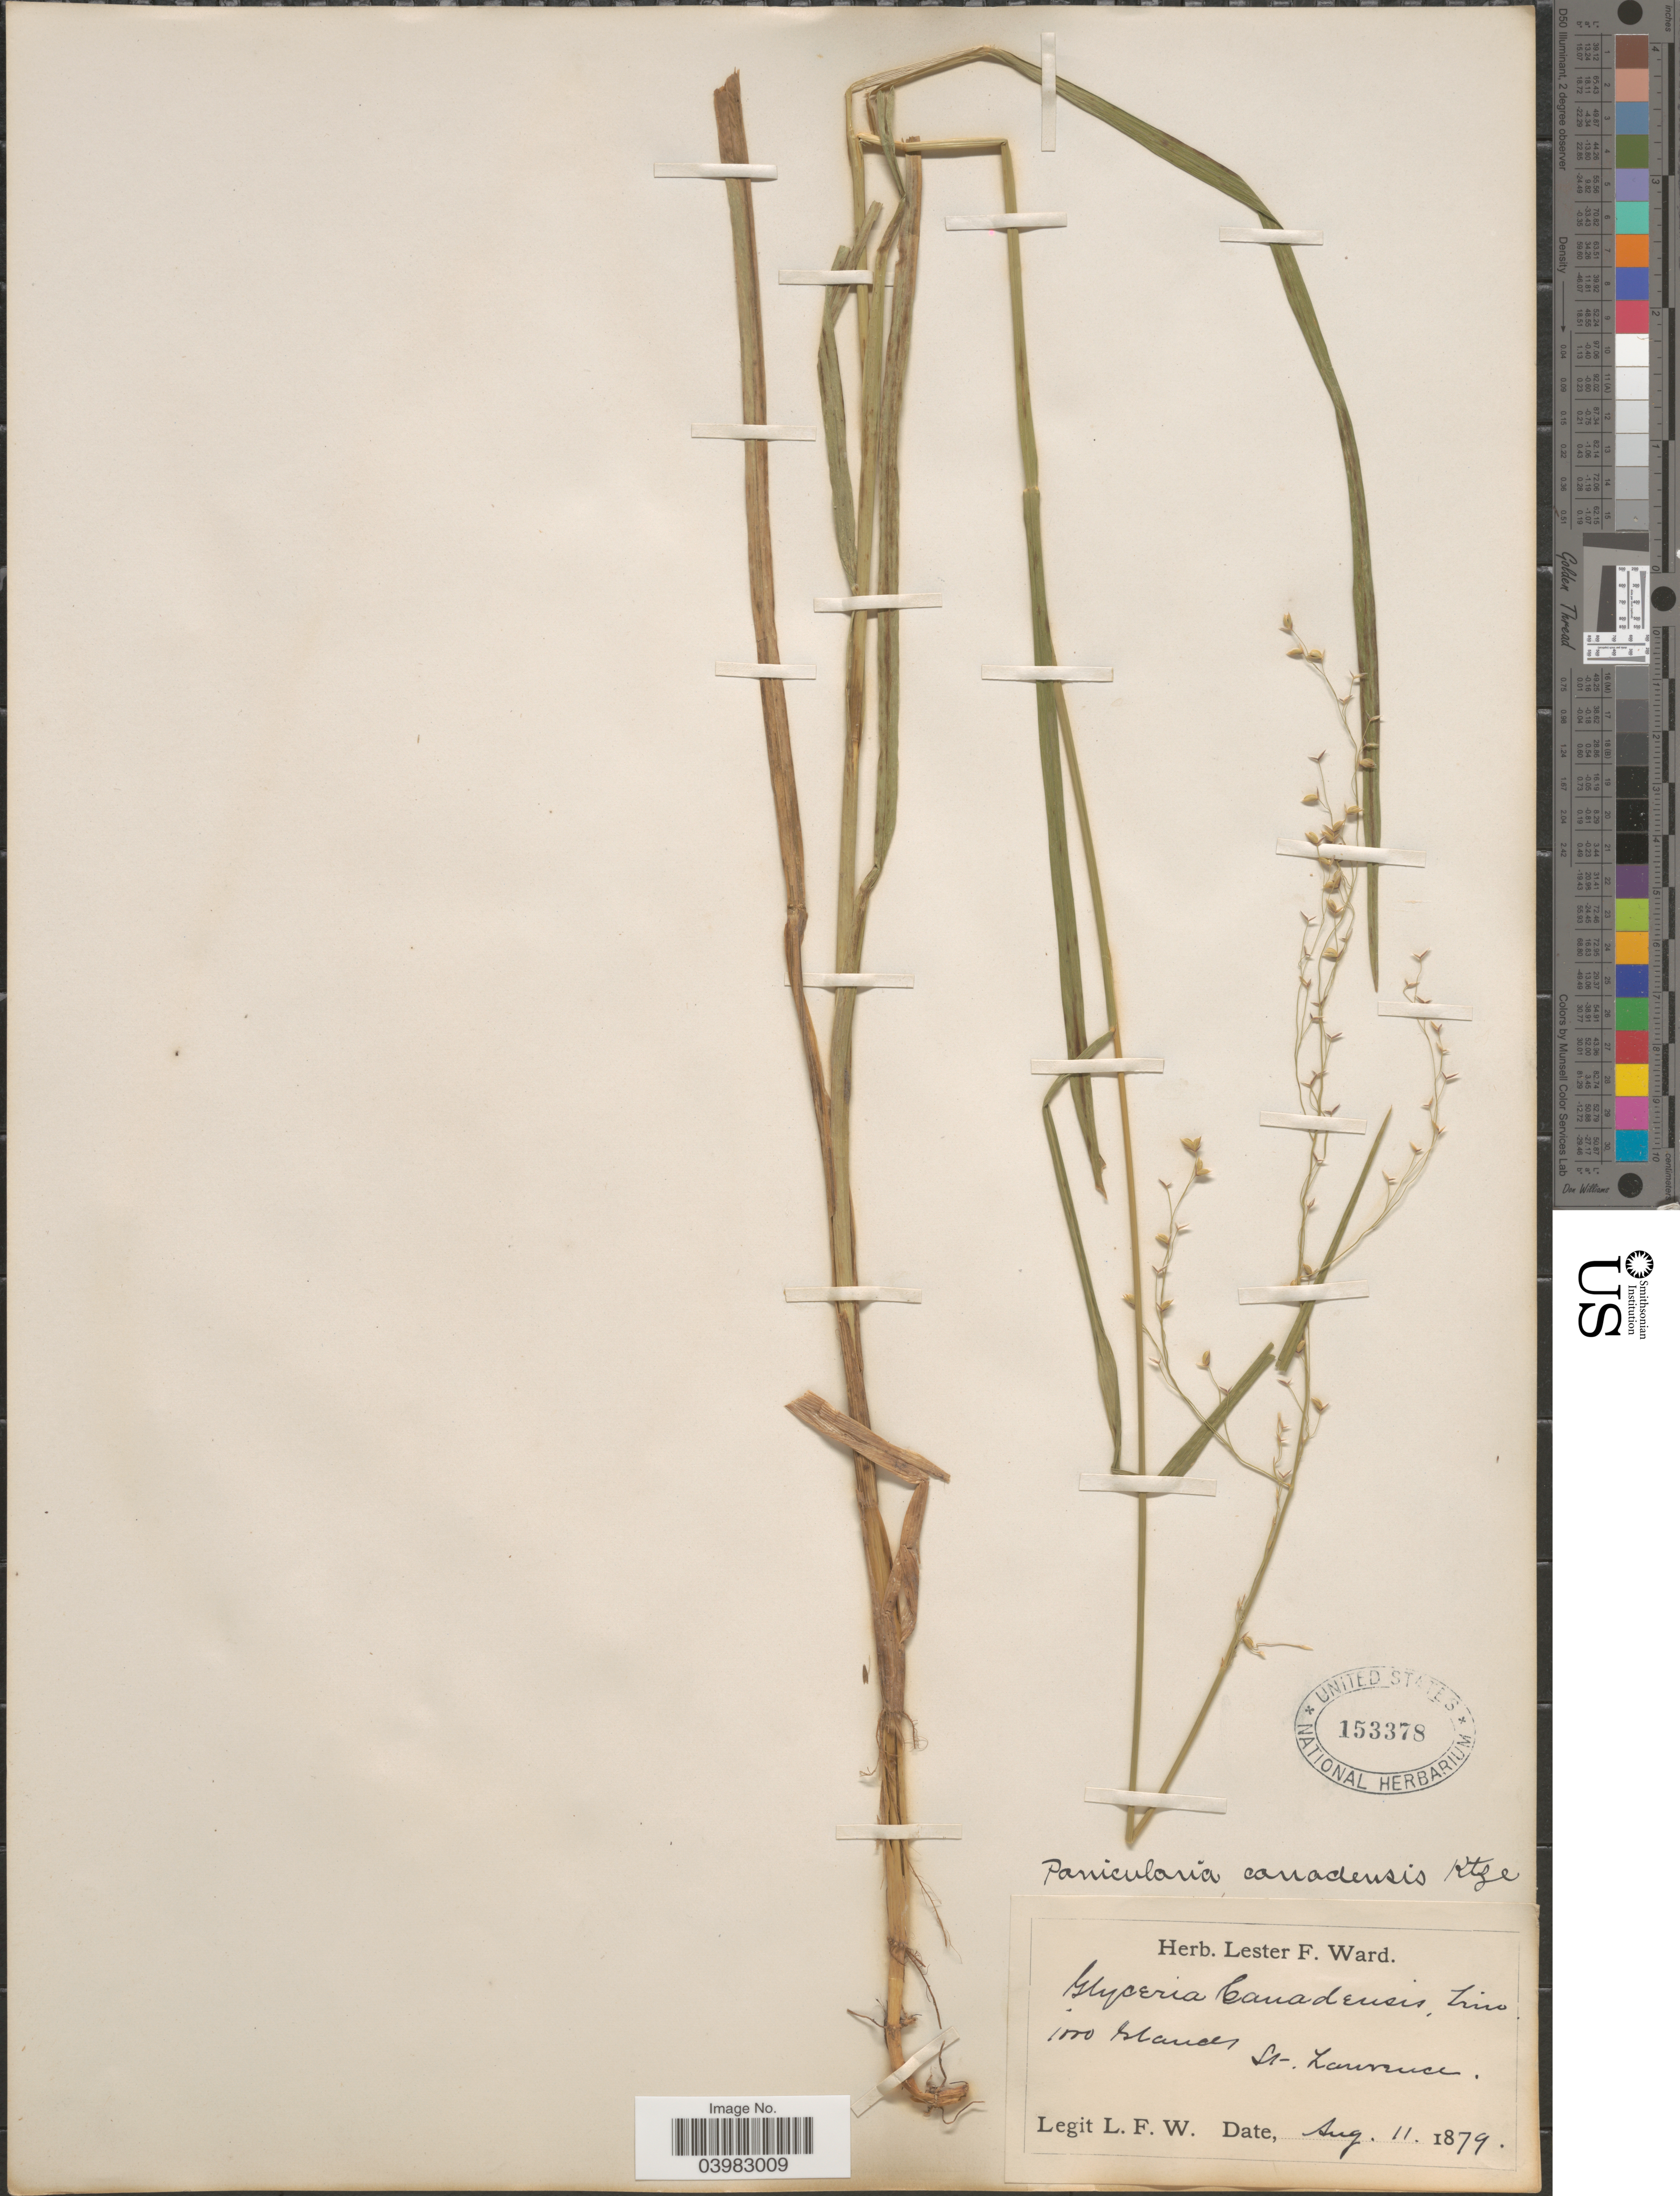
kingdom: Plantae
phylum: Tracheophyta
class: Liliopsida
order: Poales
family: Poaceae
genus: Glyceria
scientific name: Glyceria canadensis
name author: (Michx.) Trin.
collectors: L. F. Ward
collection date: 1879-08-11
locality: St. Lawrence.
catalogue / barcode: US 153378